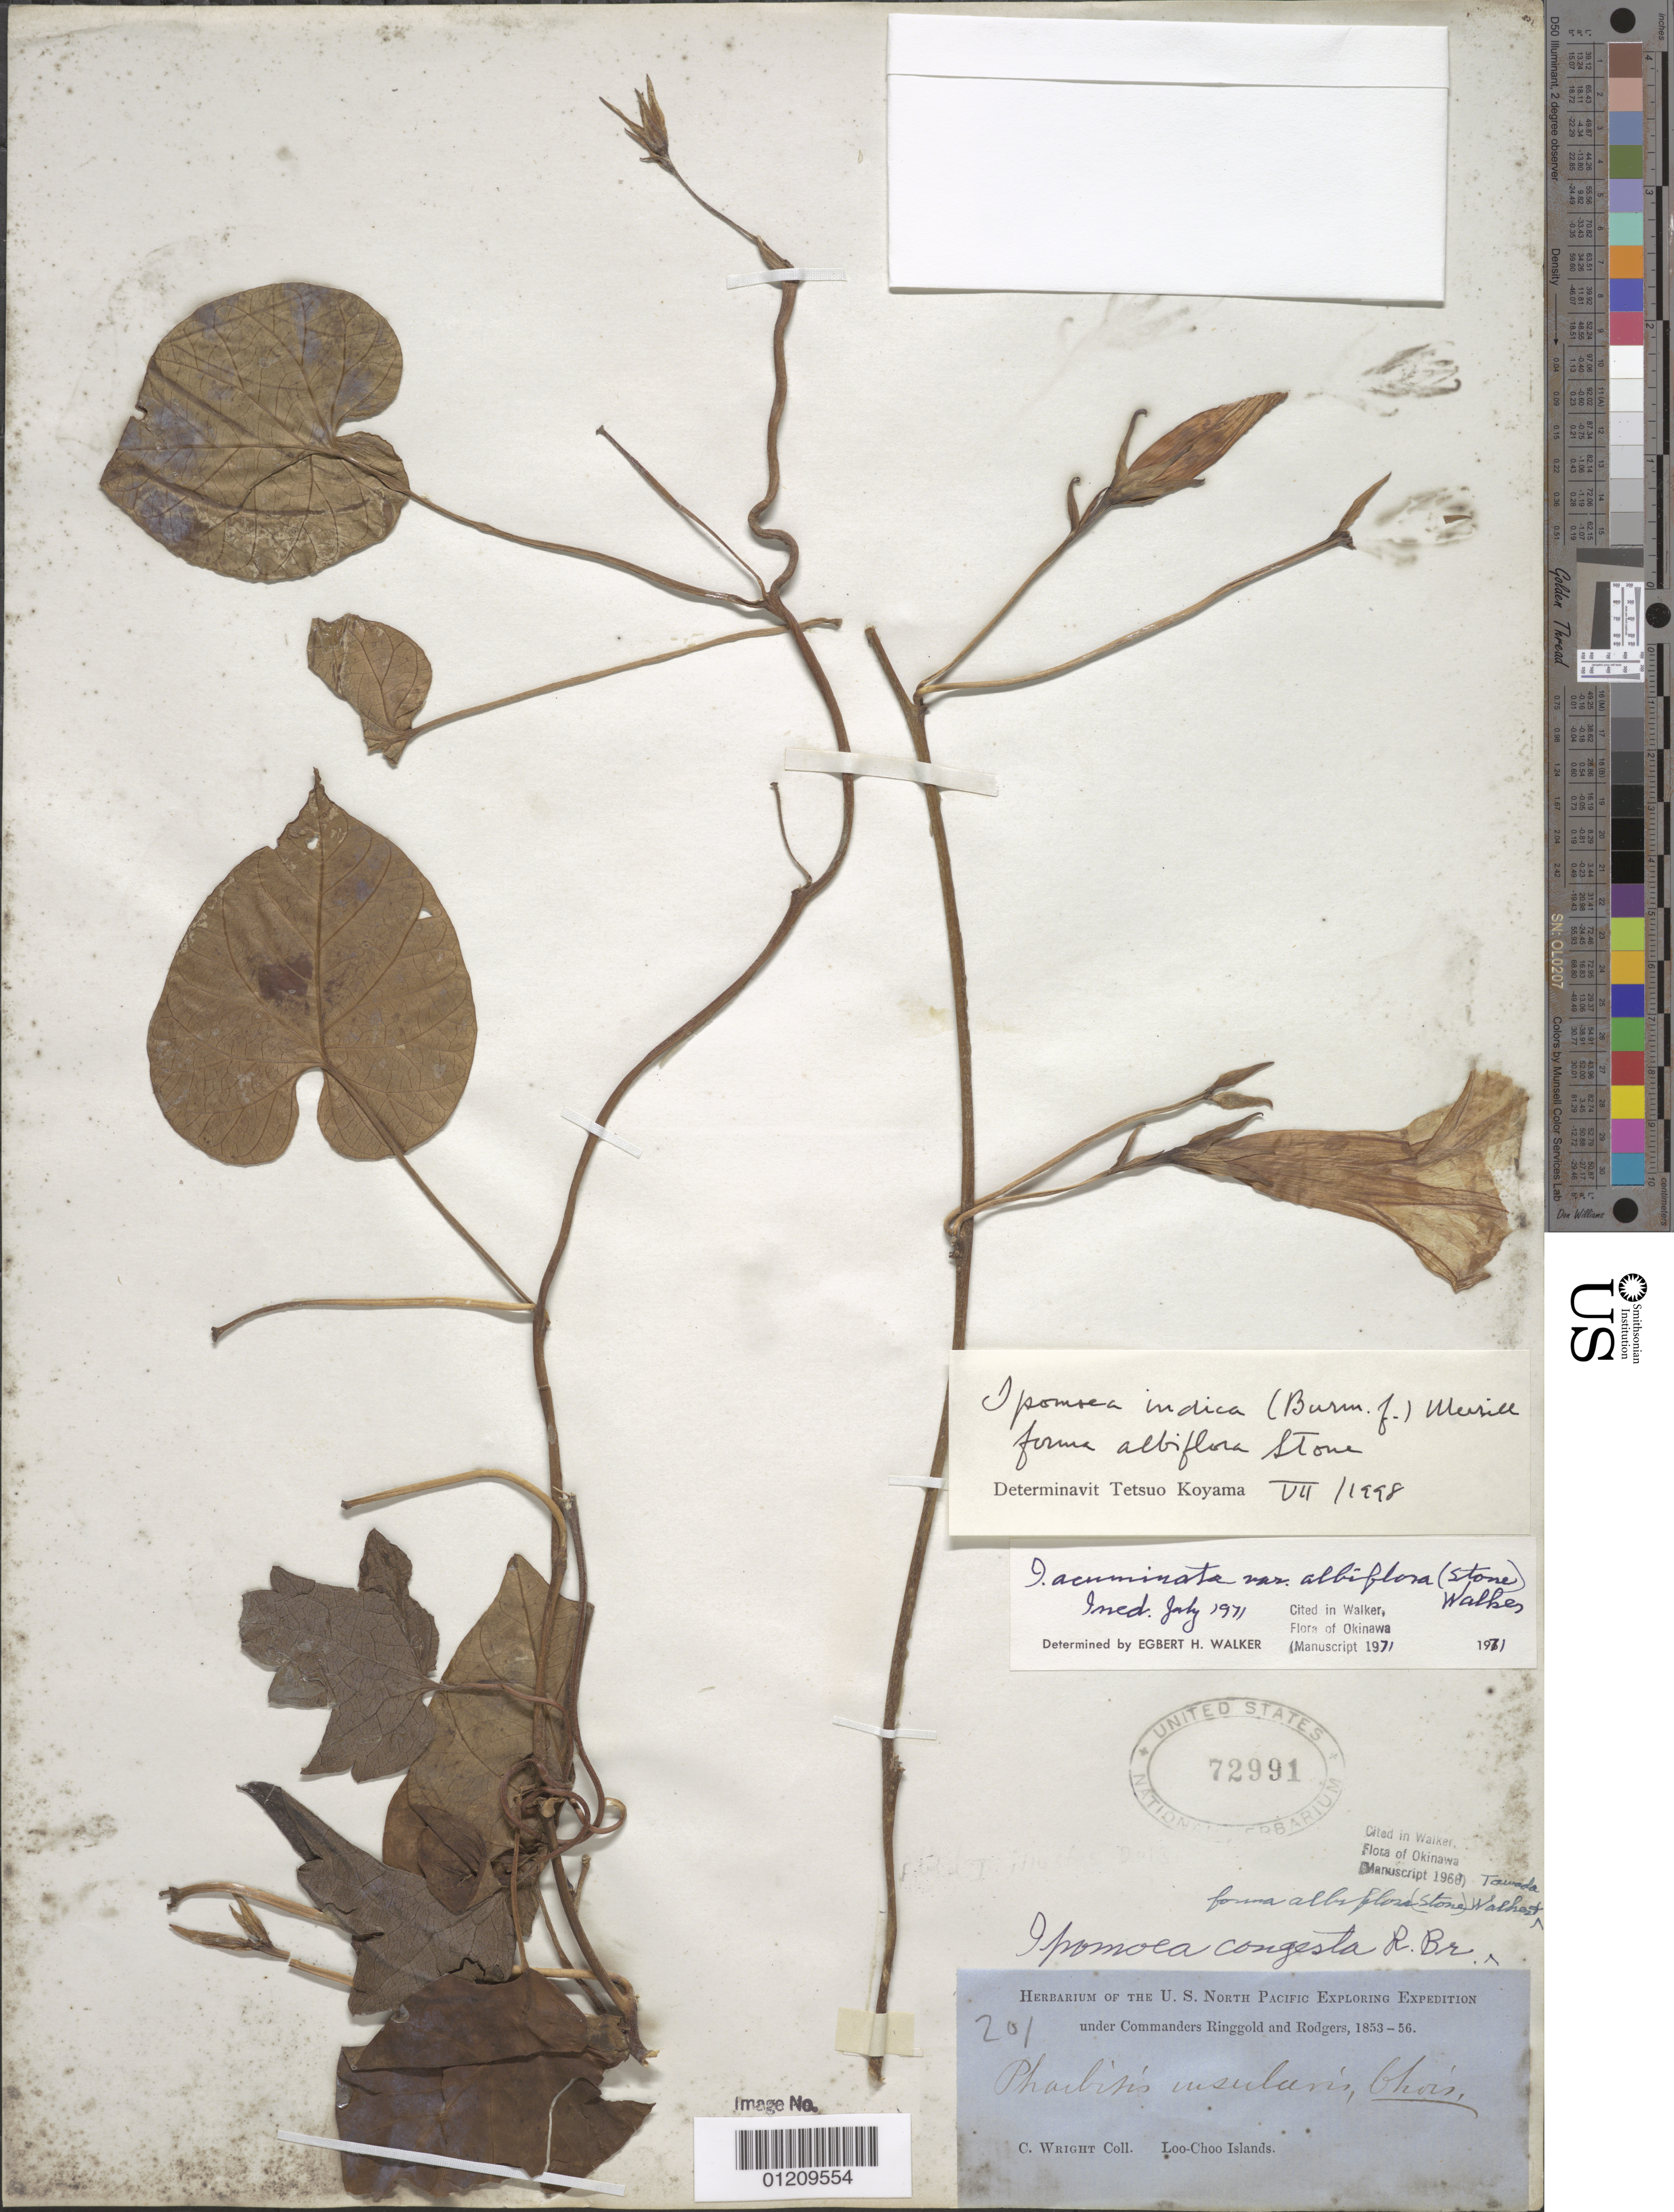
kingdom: Plantae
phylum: Tracheophyta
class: Magnoliopsida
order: Solanales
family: Convolvulaceae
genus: Ipomoea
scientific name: Ipomoea congesta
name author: R. Br.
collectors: C. Wright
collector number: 201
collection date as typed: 1853 to -- -- 1856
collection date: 1853/1856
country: China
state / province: Hong Kong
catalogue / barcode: US 72991